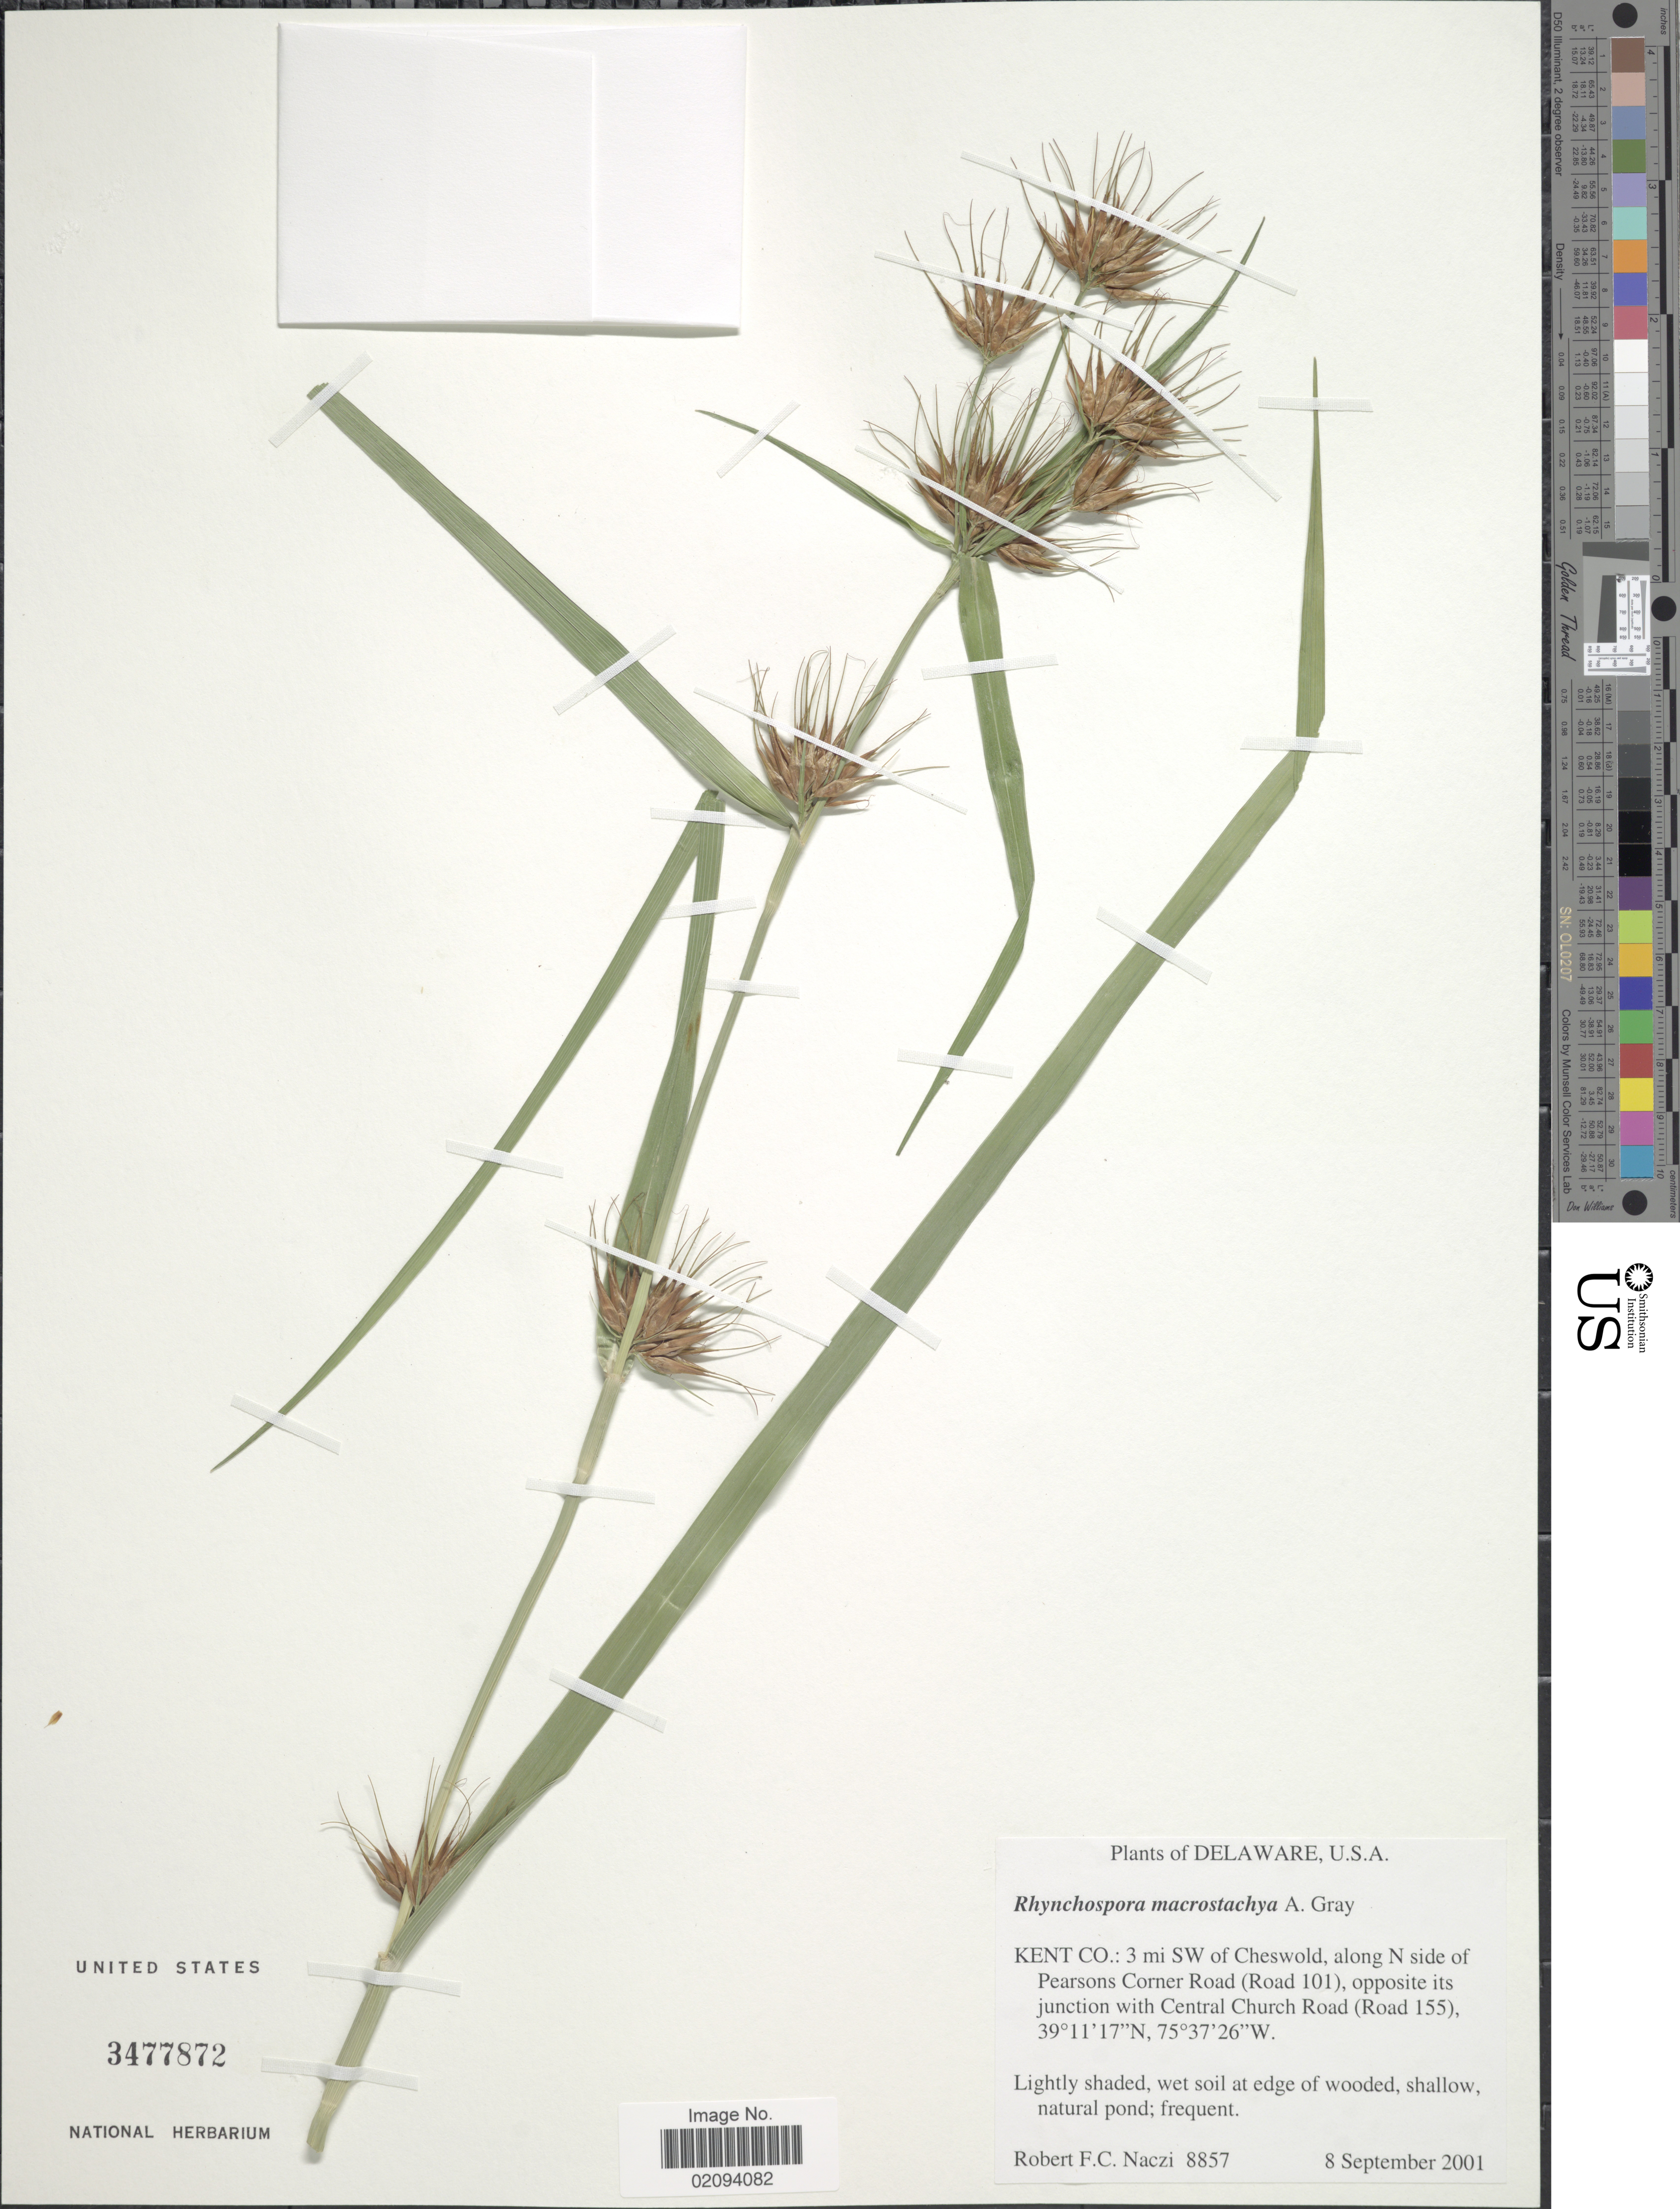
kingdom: Plantae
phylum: Tracheophyta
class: Liliopsida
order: Poales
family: Cyperaceae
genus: Rhynchospora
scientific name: Rhynchospora macrostachya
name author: Torr. ex A. Gray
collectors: R. F. C. Naczi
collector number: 8857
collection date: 2001-09-08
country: United States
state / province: Delaware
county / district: Kent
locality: Kent Co.: 3 mi SW of Cheswold, along N side of Pearsons Corner Road (Road 101), opposite its junction with Central Church Road (Road 155)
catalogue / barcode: US 3477872